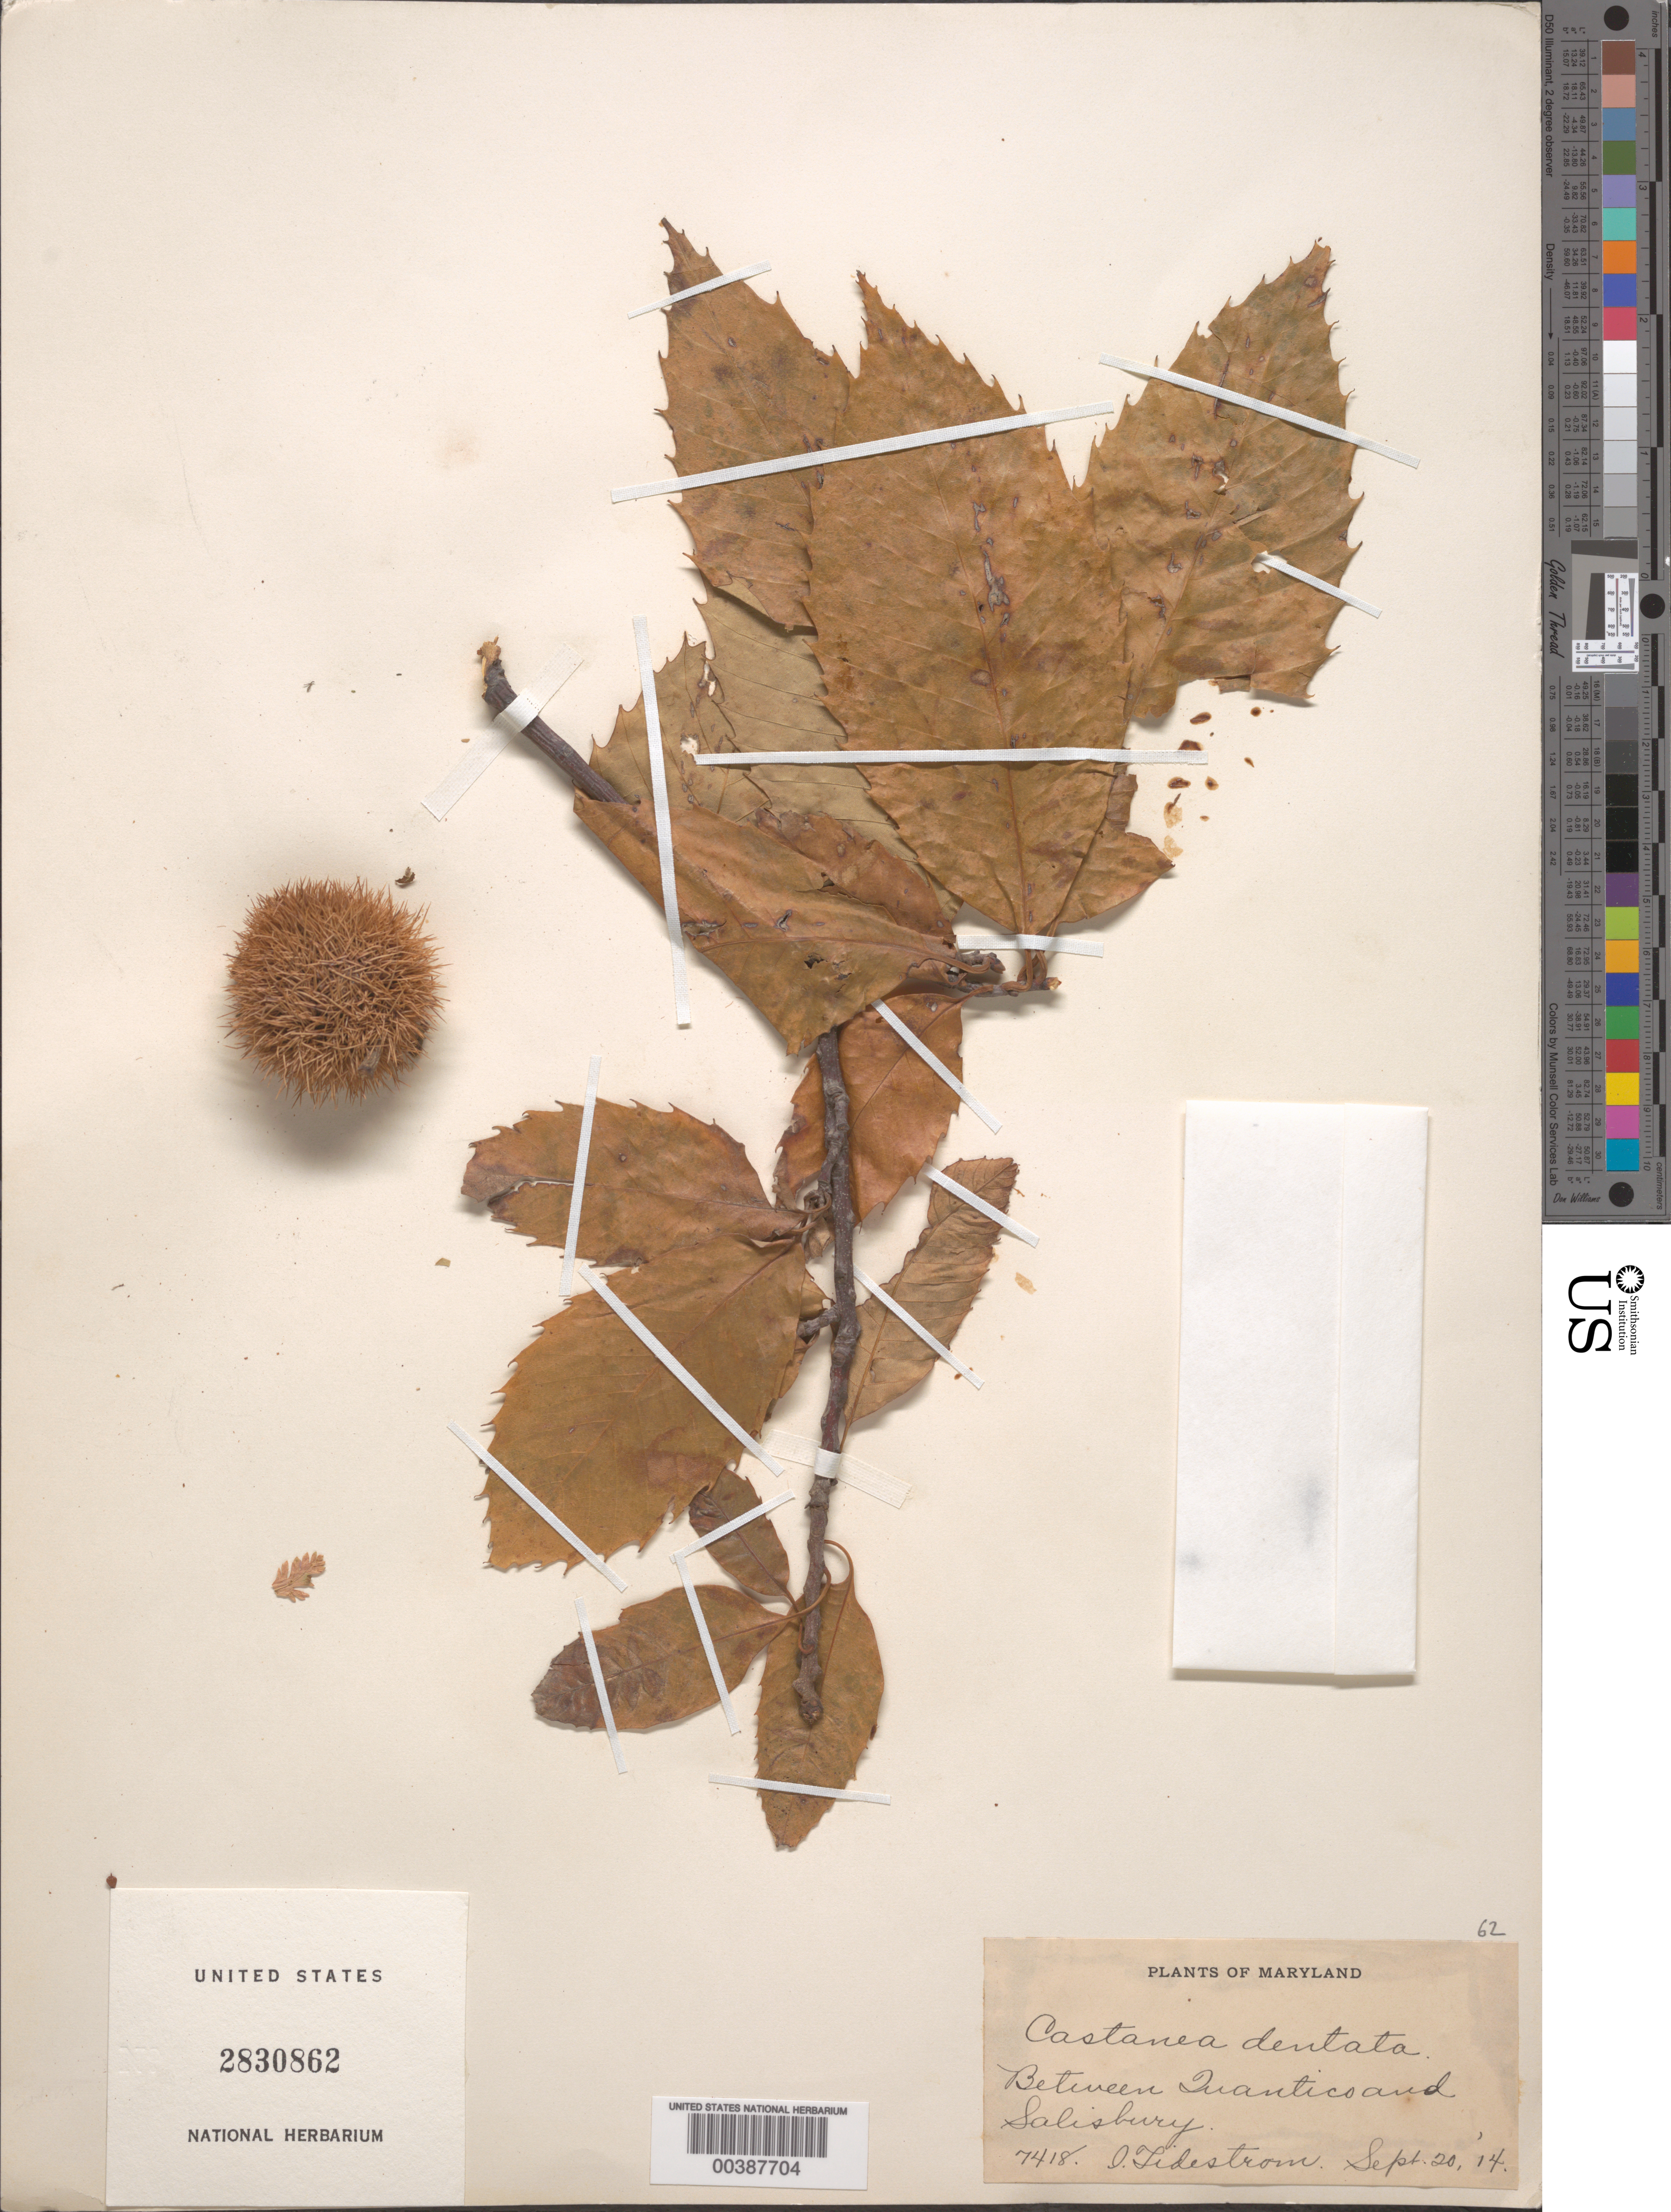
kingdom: Plantae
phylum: Tracheophyta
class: Magnoliopsida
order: Fagales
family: Fagaceae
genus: Castanea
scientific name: Castanea dentata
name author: (Marshall) Borkh.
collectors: I. F. Tidestrom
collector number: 7418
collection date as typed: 20 Sep 1914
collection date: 1914-09-20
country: United States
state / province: Maryland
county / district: Wicomico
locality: Between Quantico and Salisbury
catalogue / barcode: US 2830862